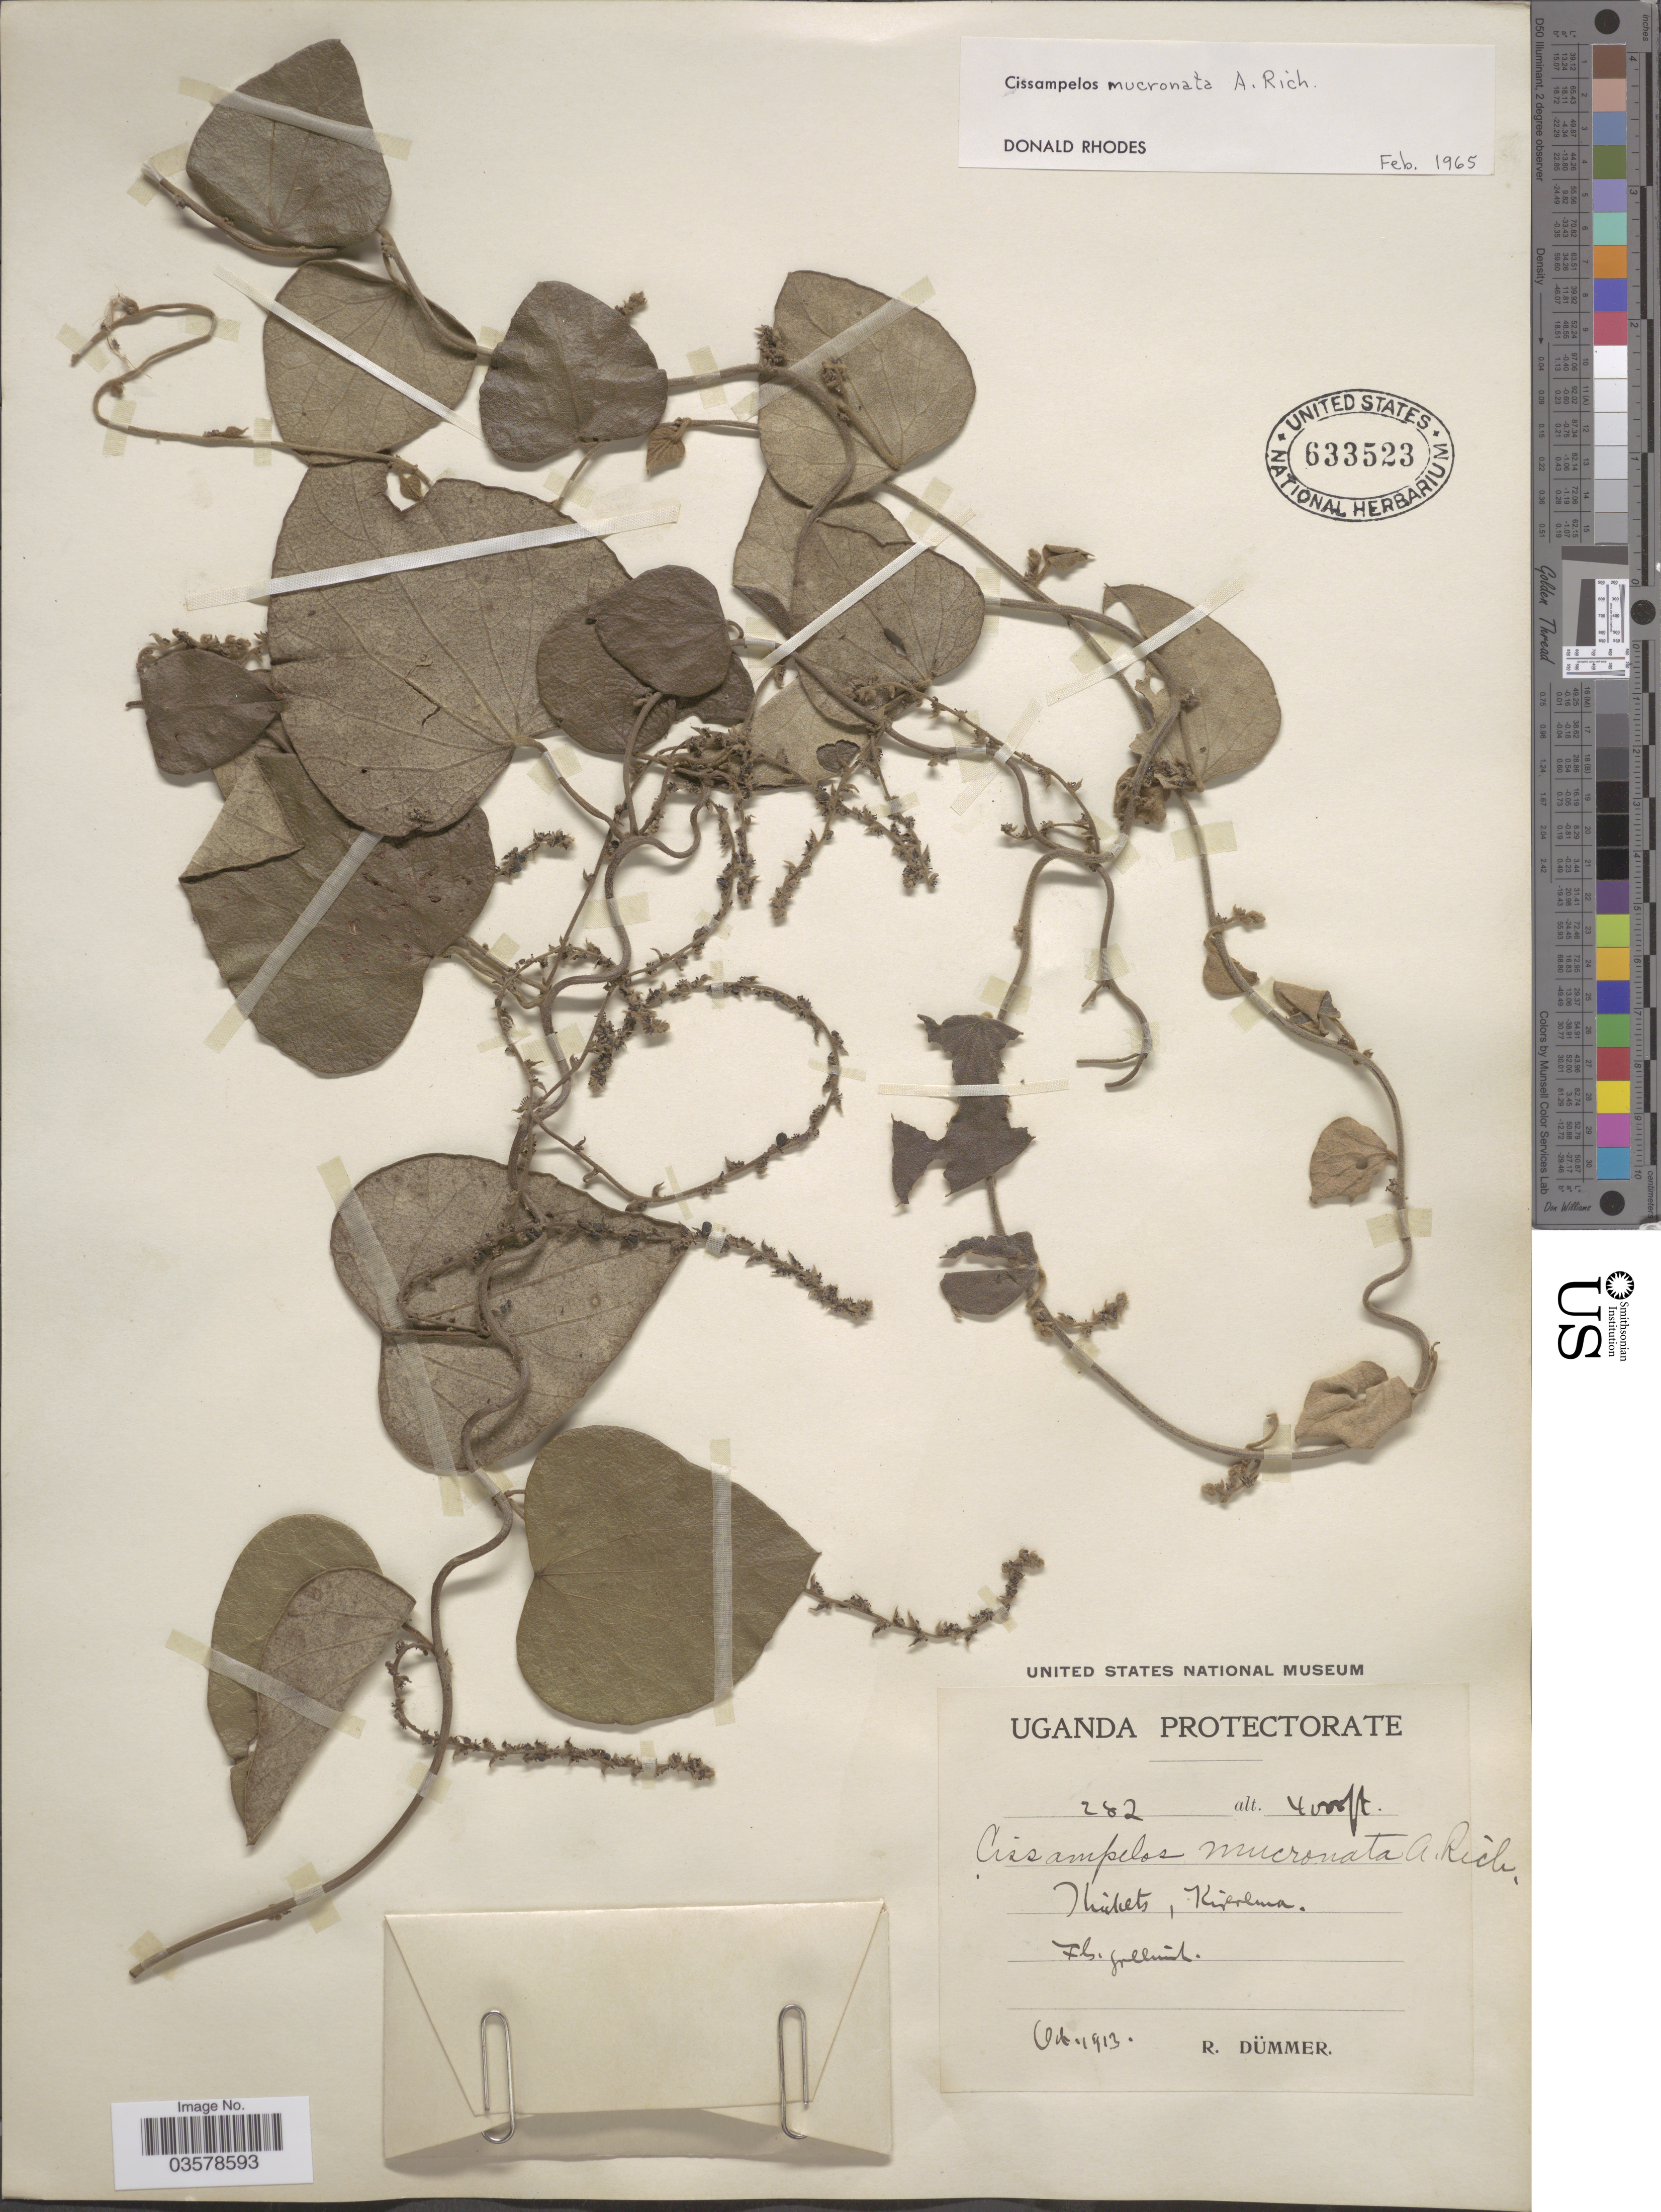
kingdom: Plantae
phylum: Tracheophyta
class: Magnoliopsida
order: Ranunculales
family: Menispermaceae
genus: Cissampelos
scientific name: Cissampelos mucronata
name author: A. Rich.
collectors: R. A. Dümmer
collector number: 282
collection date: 1913-10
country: Uganda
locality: Thickets, Kirerema.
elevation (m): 1219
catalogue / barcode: US 633523